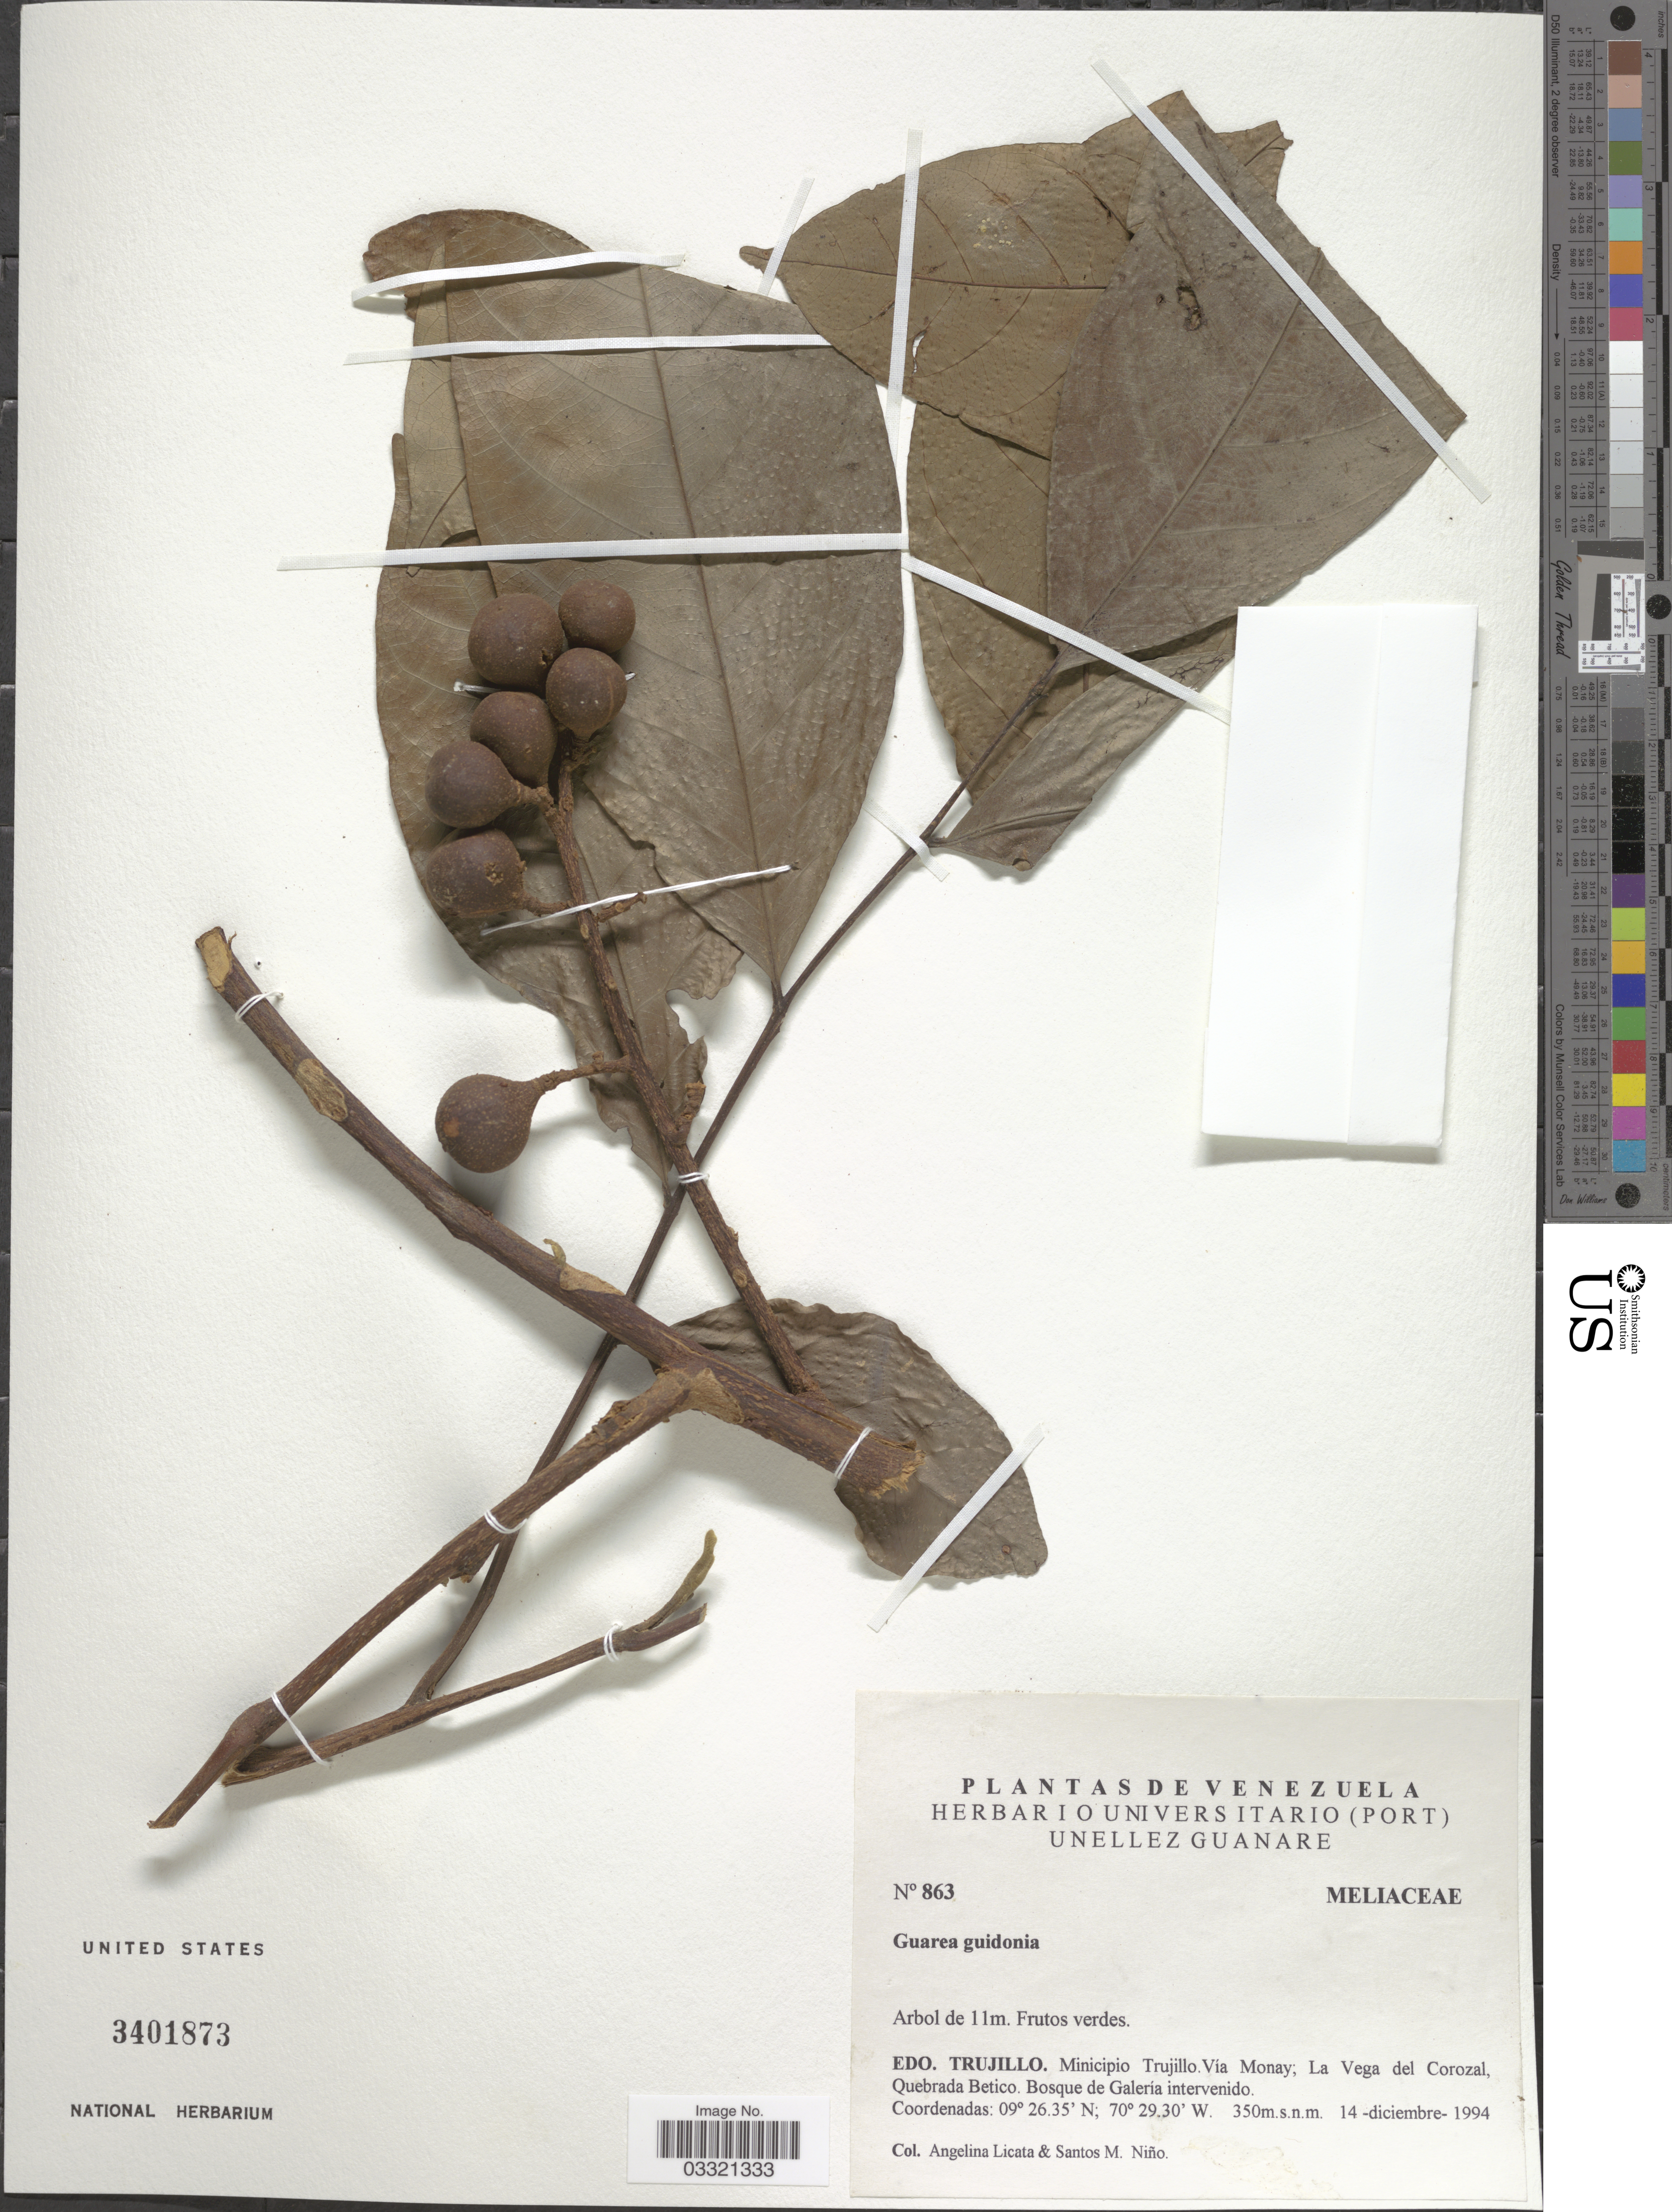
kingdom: Plantae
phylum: Tracheophyta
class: Magnoliopsida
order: Sapindales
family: Meliaceae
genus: Guarea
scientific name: Guarea guidonia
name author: (L.) Sleumer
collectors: A. Licata & S. M. Niño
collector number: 863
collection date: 1994-12-14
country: Venezuela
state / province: Trujillo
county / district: Trujillo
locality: Vía Monay; La Vega del Corazal, Quebrada Betico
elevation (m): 350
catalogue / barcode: US 3401873